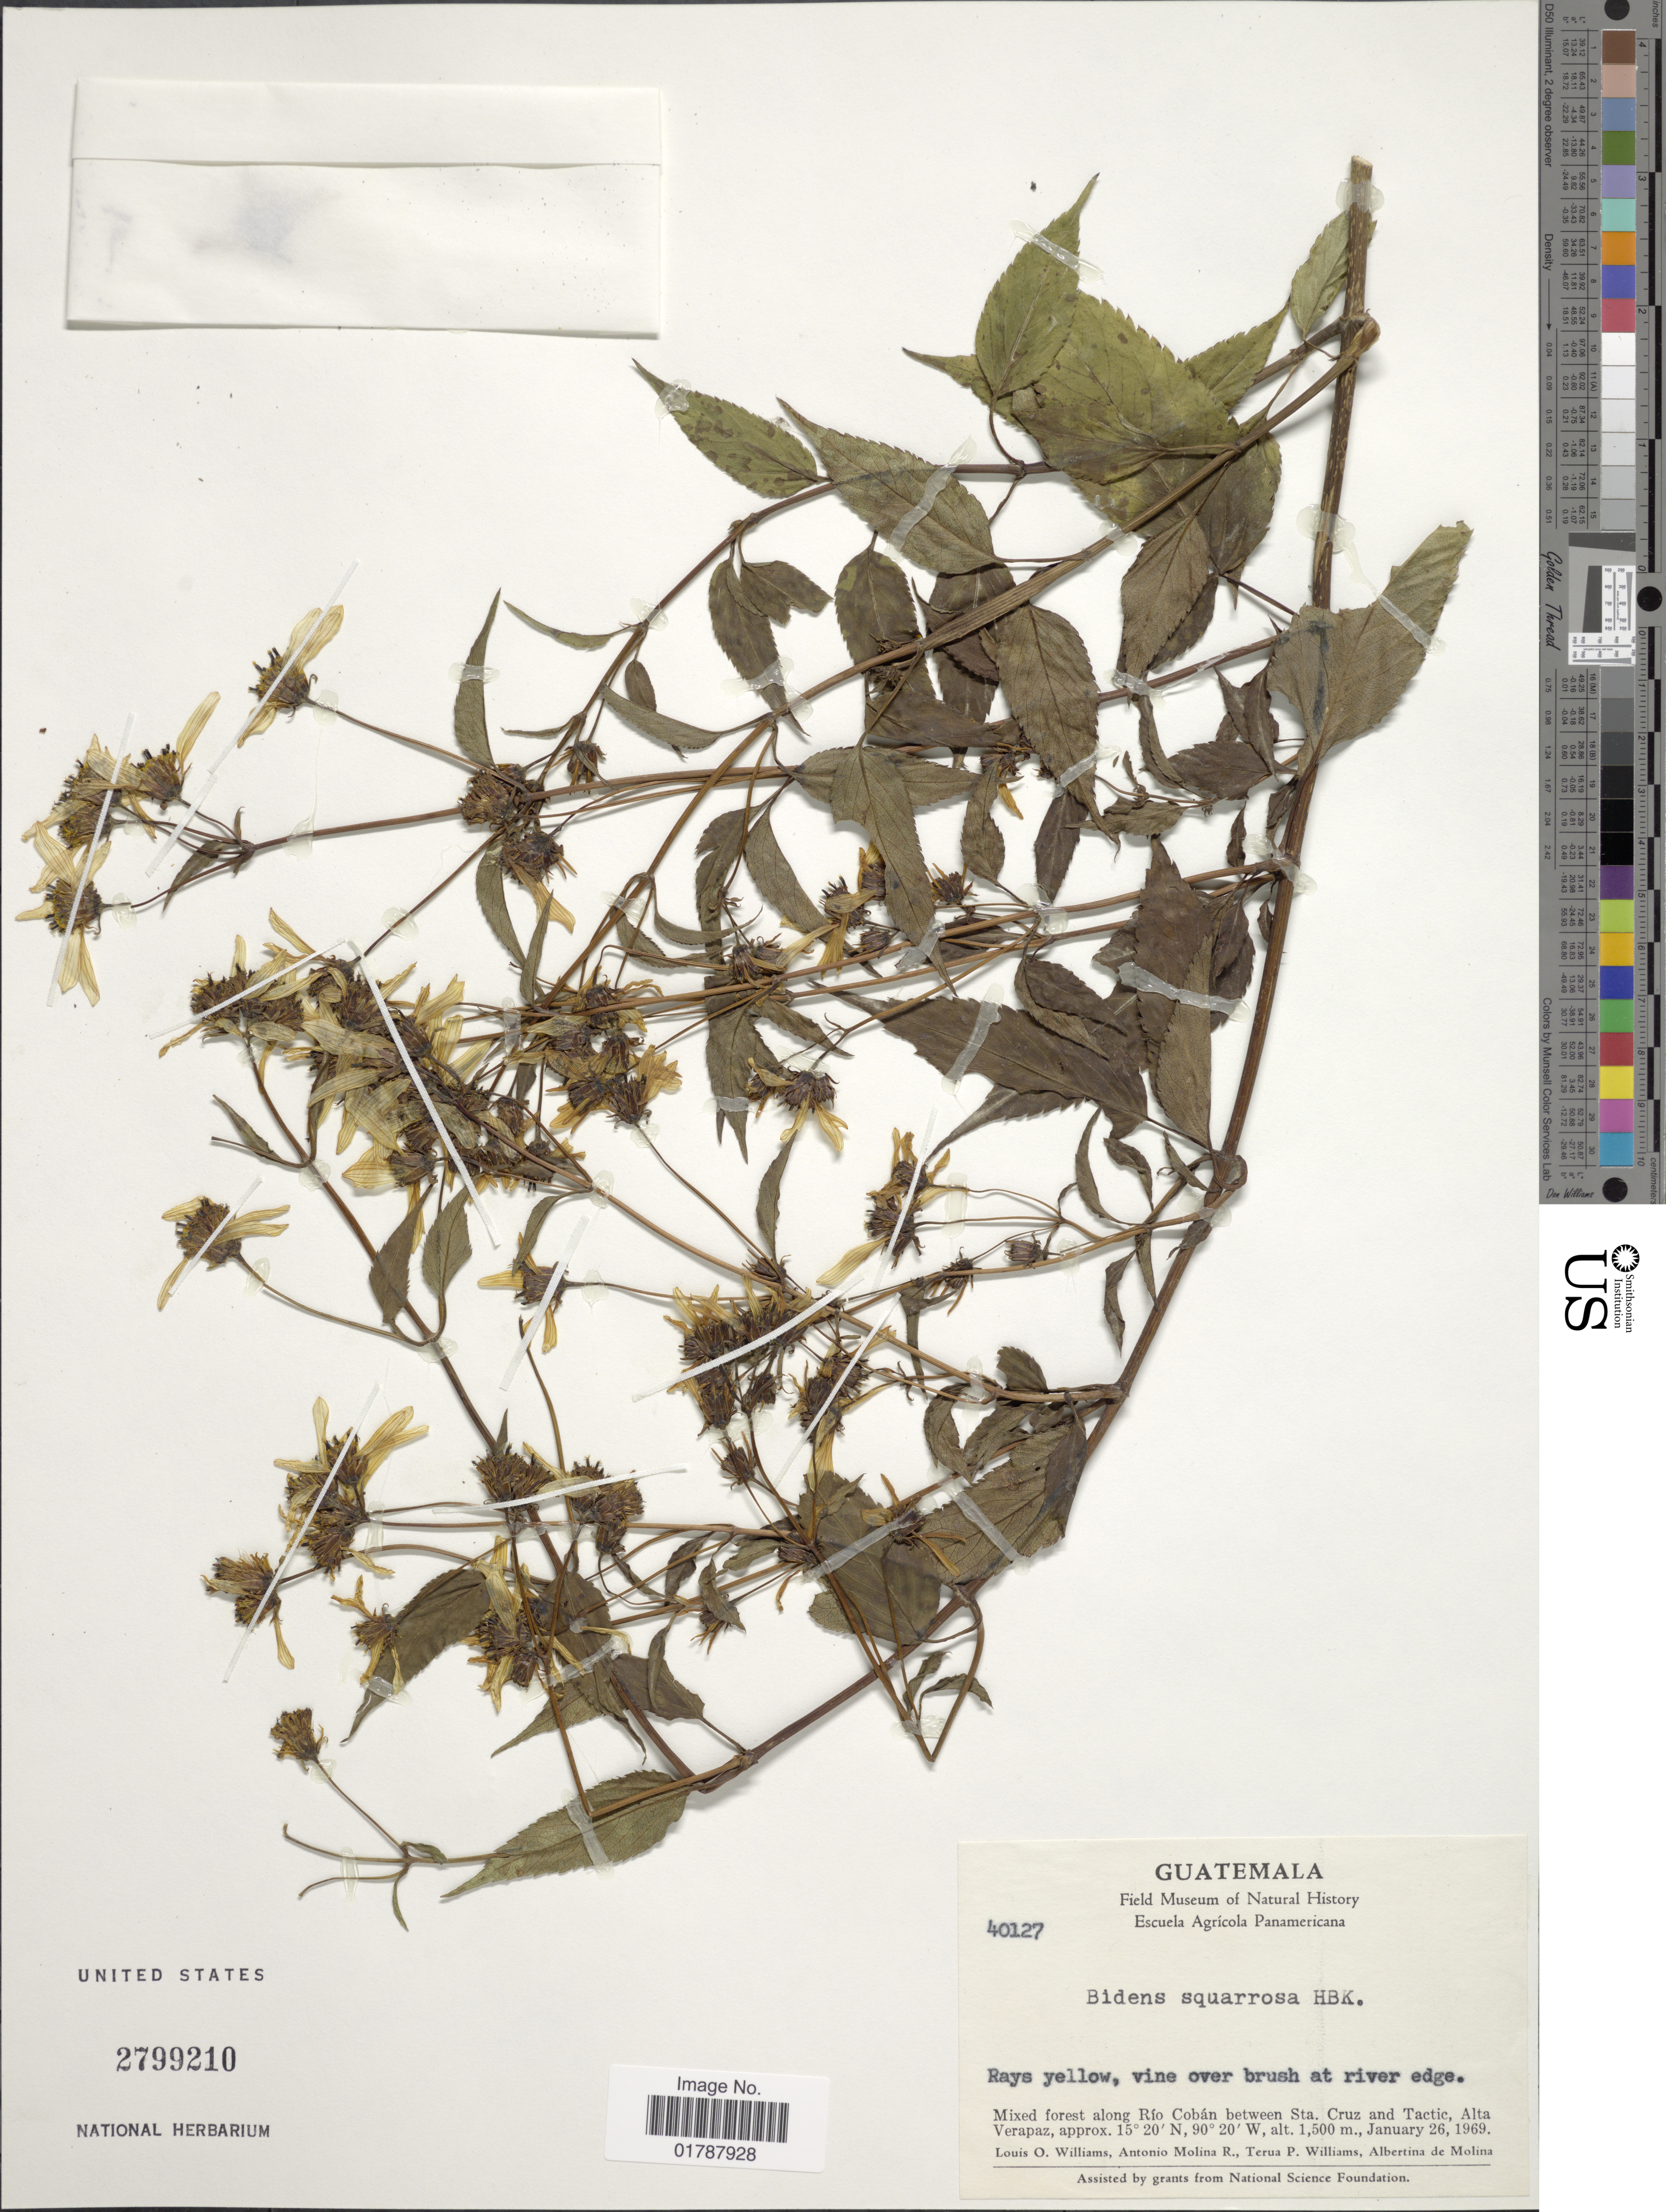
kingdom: Plantae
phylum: Tracheophyta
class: Magnoliopsida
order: Asterales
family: Asteraceae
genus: Bidens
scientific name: Bidens squarrosa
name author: Kunth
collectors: L. O. Williams, A. Molina R., T. P. Williams & A. R. Molina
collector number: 40127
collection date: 1969-01-26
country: Guatemala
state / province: Alta Verapaz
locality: Mixed forest along Rio Ciban between Sta, Cruz and Tactic, Alta Verapaz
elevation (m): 1500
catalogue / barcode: US 2799210